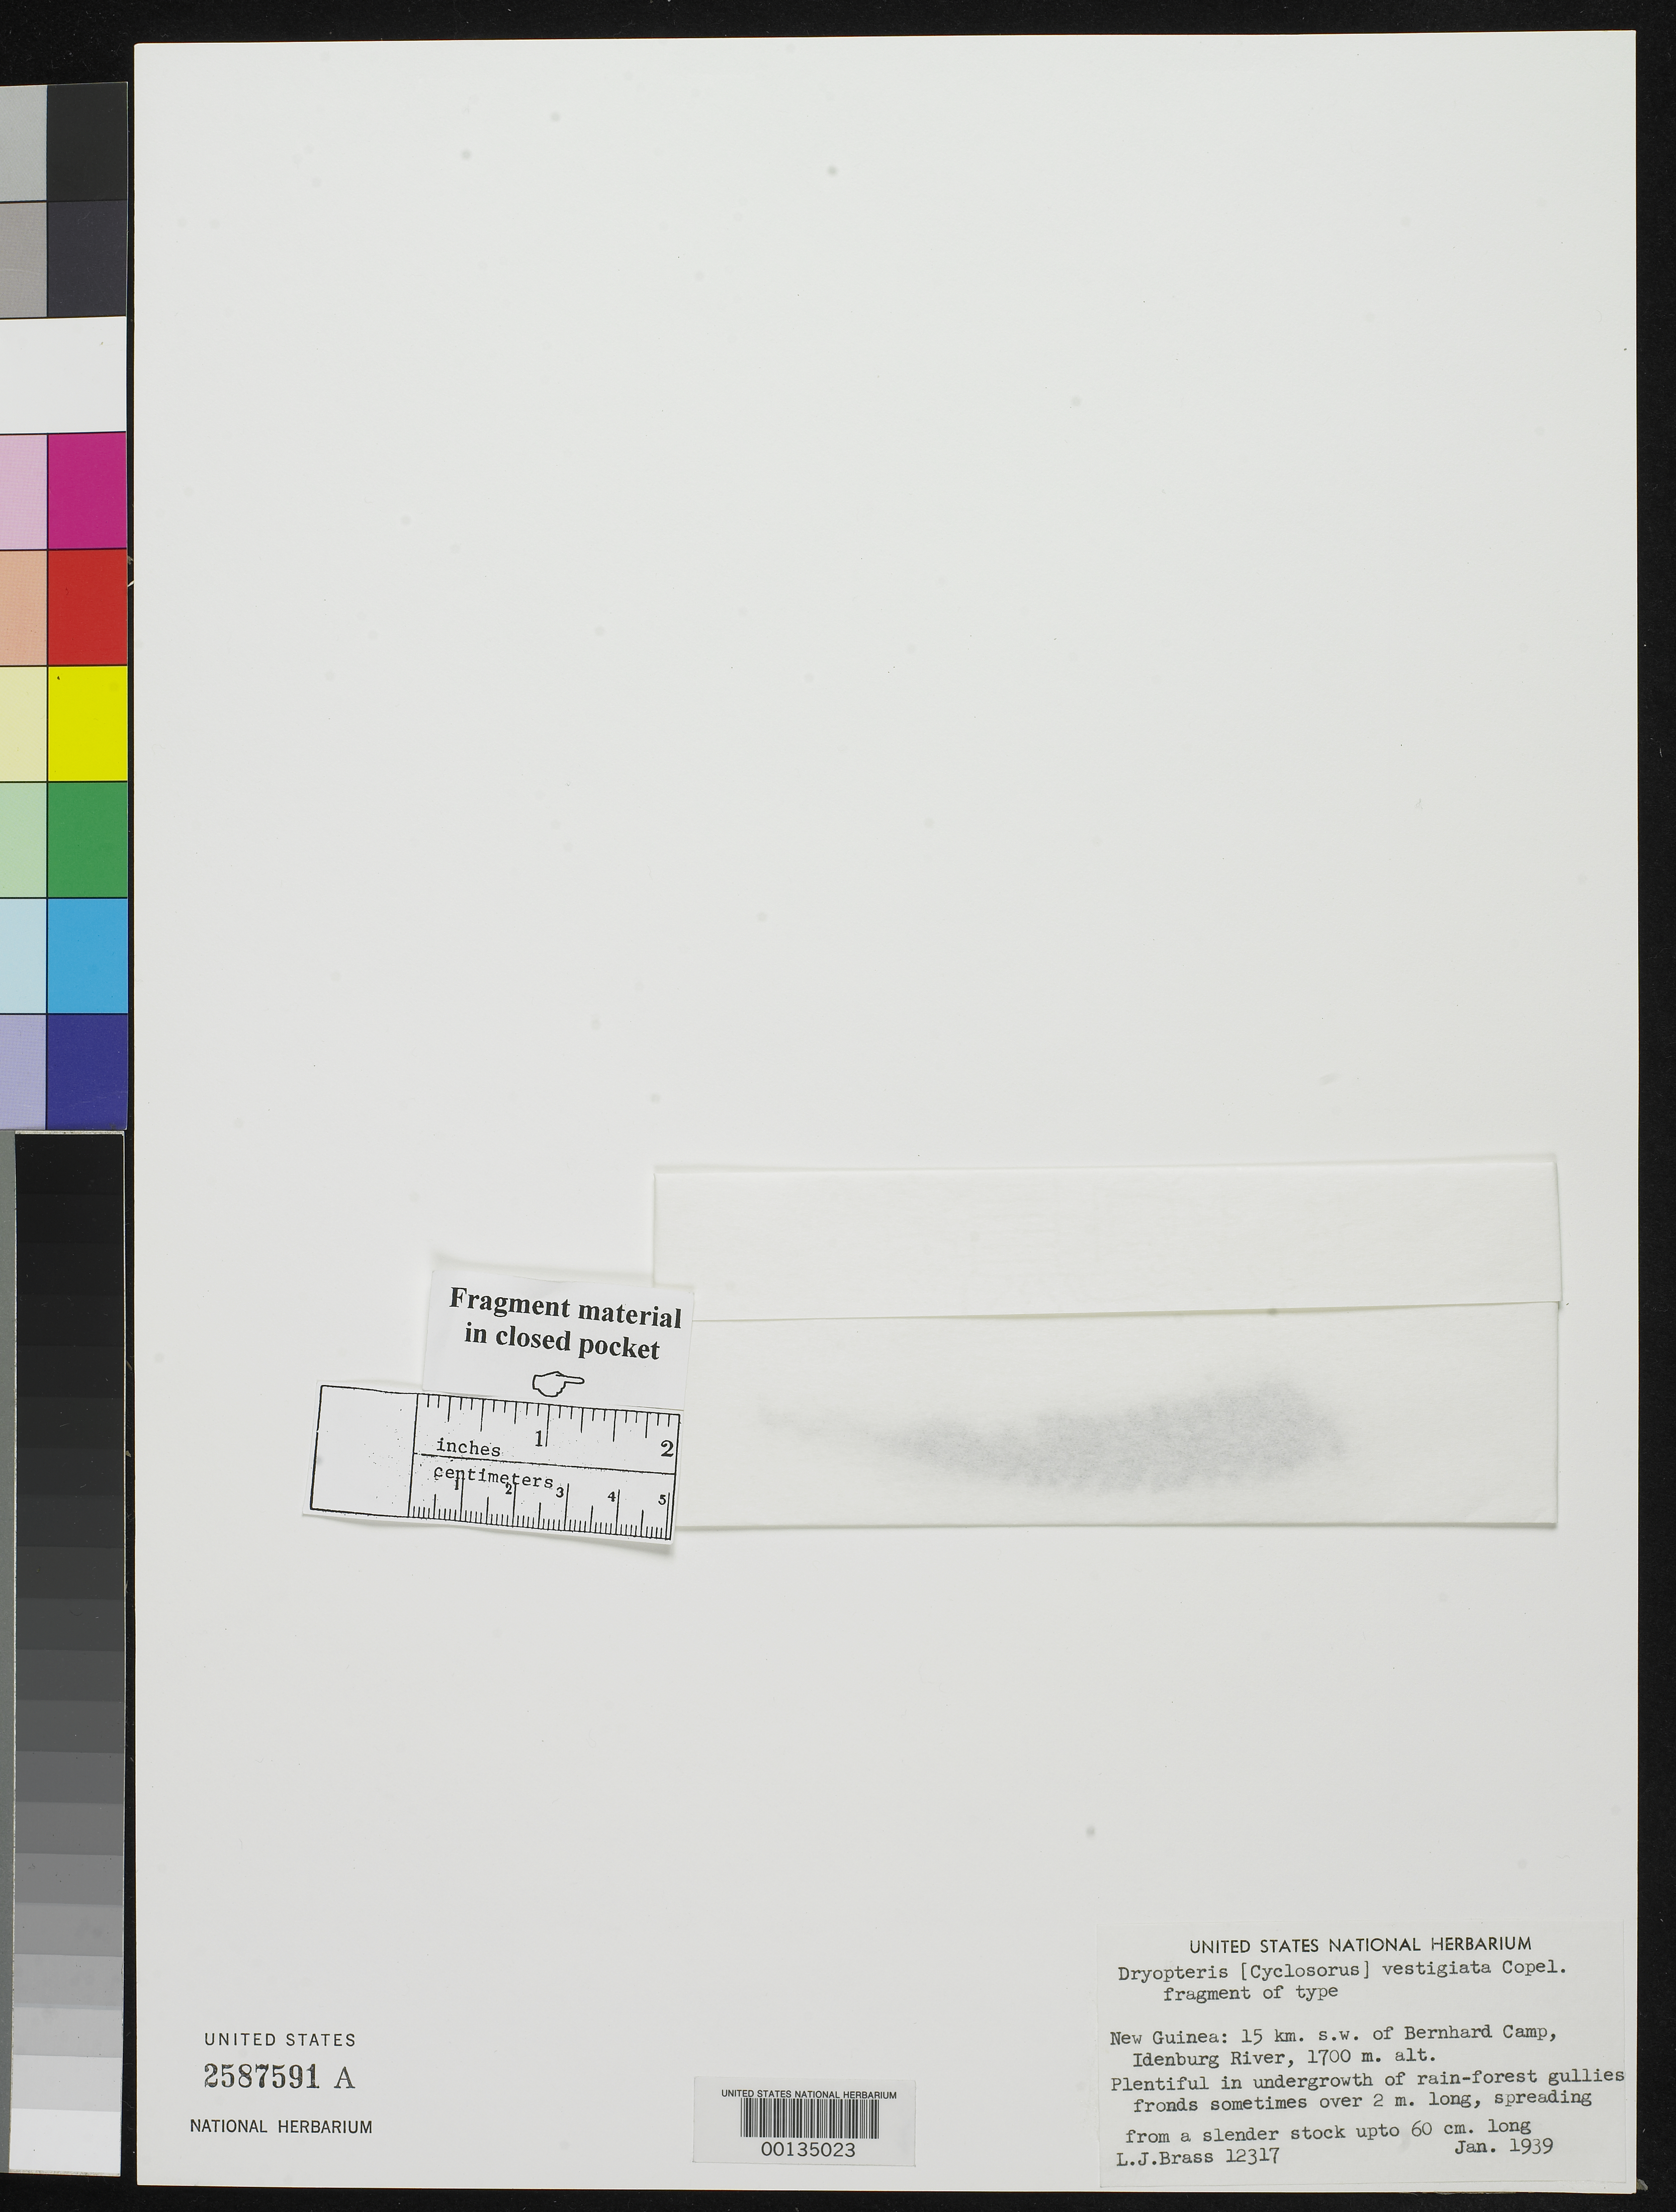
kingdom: Plantae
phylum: Tracheophyta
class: Polypodiopsida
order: Polypodiales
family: Dryopteridaceae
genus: Dryopteris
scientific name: Dryopteris vestigiata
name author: Copel.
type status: Holotype Fragment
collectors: L. J. Brass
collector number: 12317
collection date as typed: Jan 1939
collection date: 1939-01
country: Indonesia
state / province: Papua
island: New Guinea I.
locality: Idenburg River, 15 km SW of Bernhard camp.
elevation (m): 1700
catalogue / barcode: US 2587591A